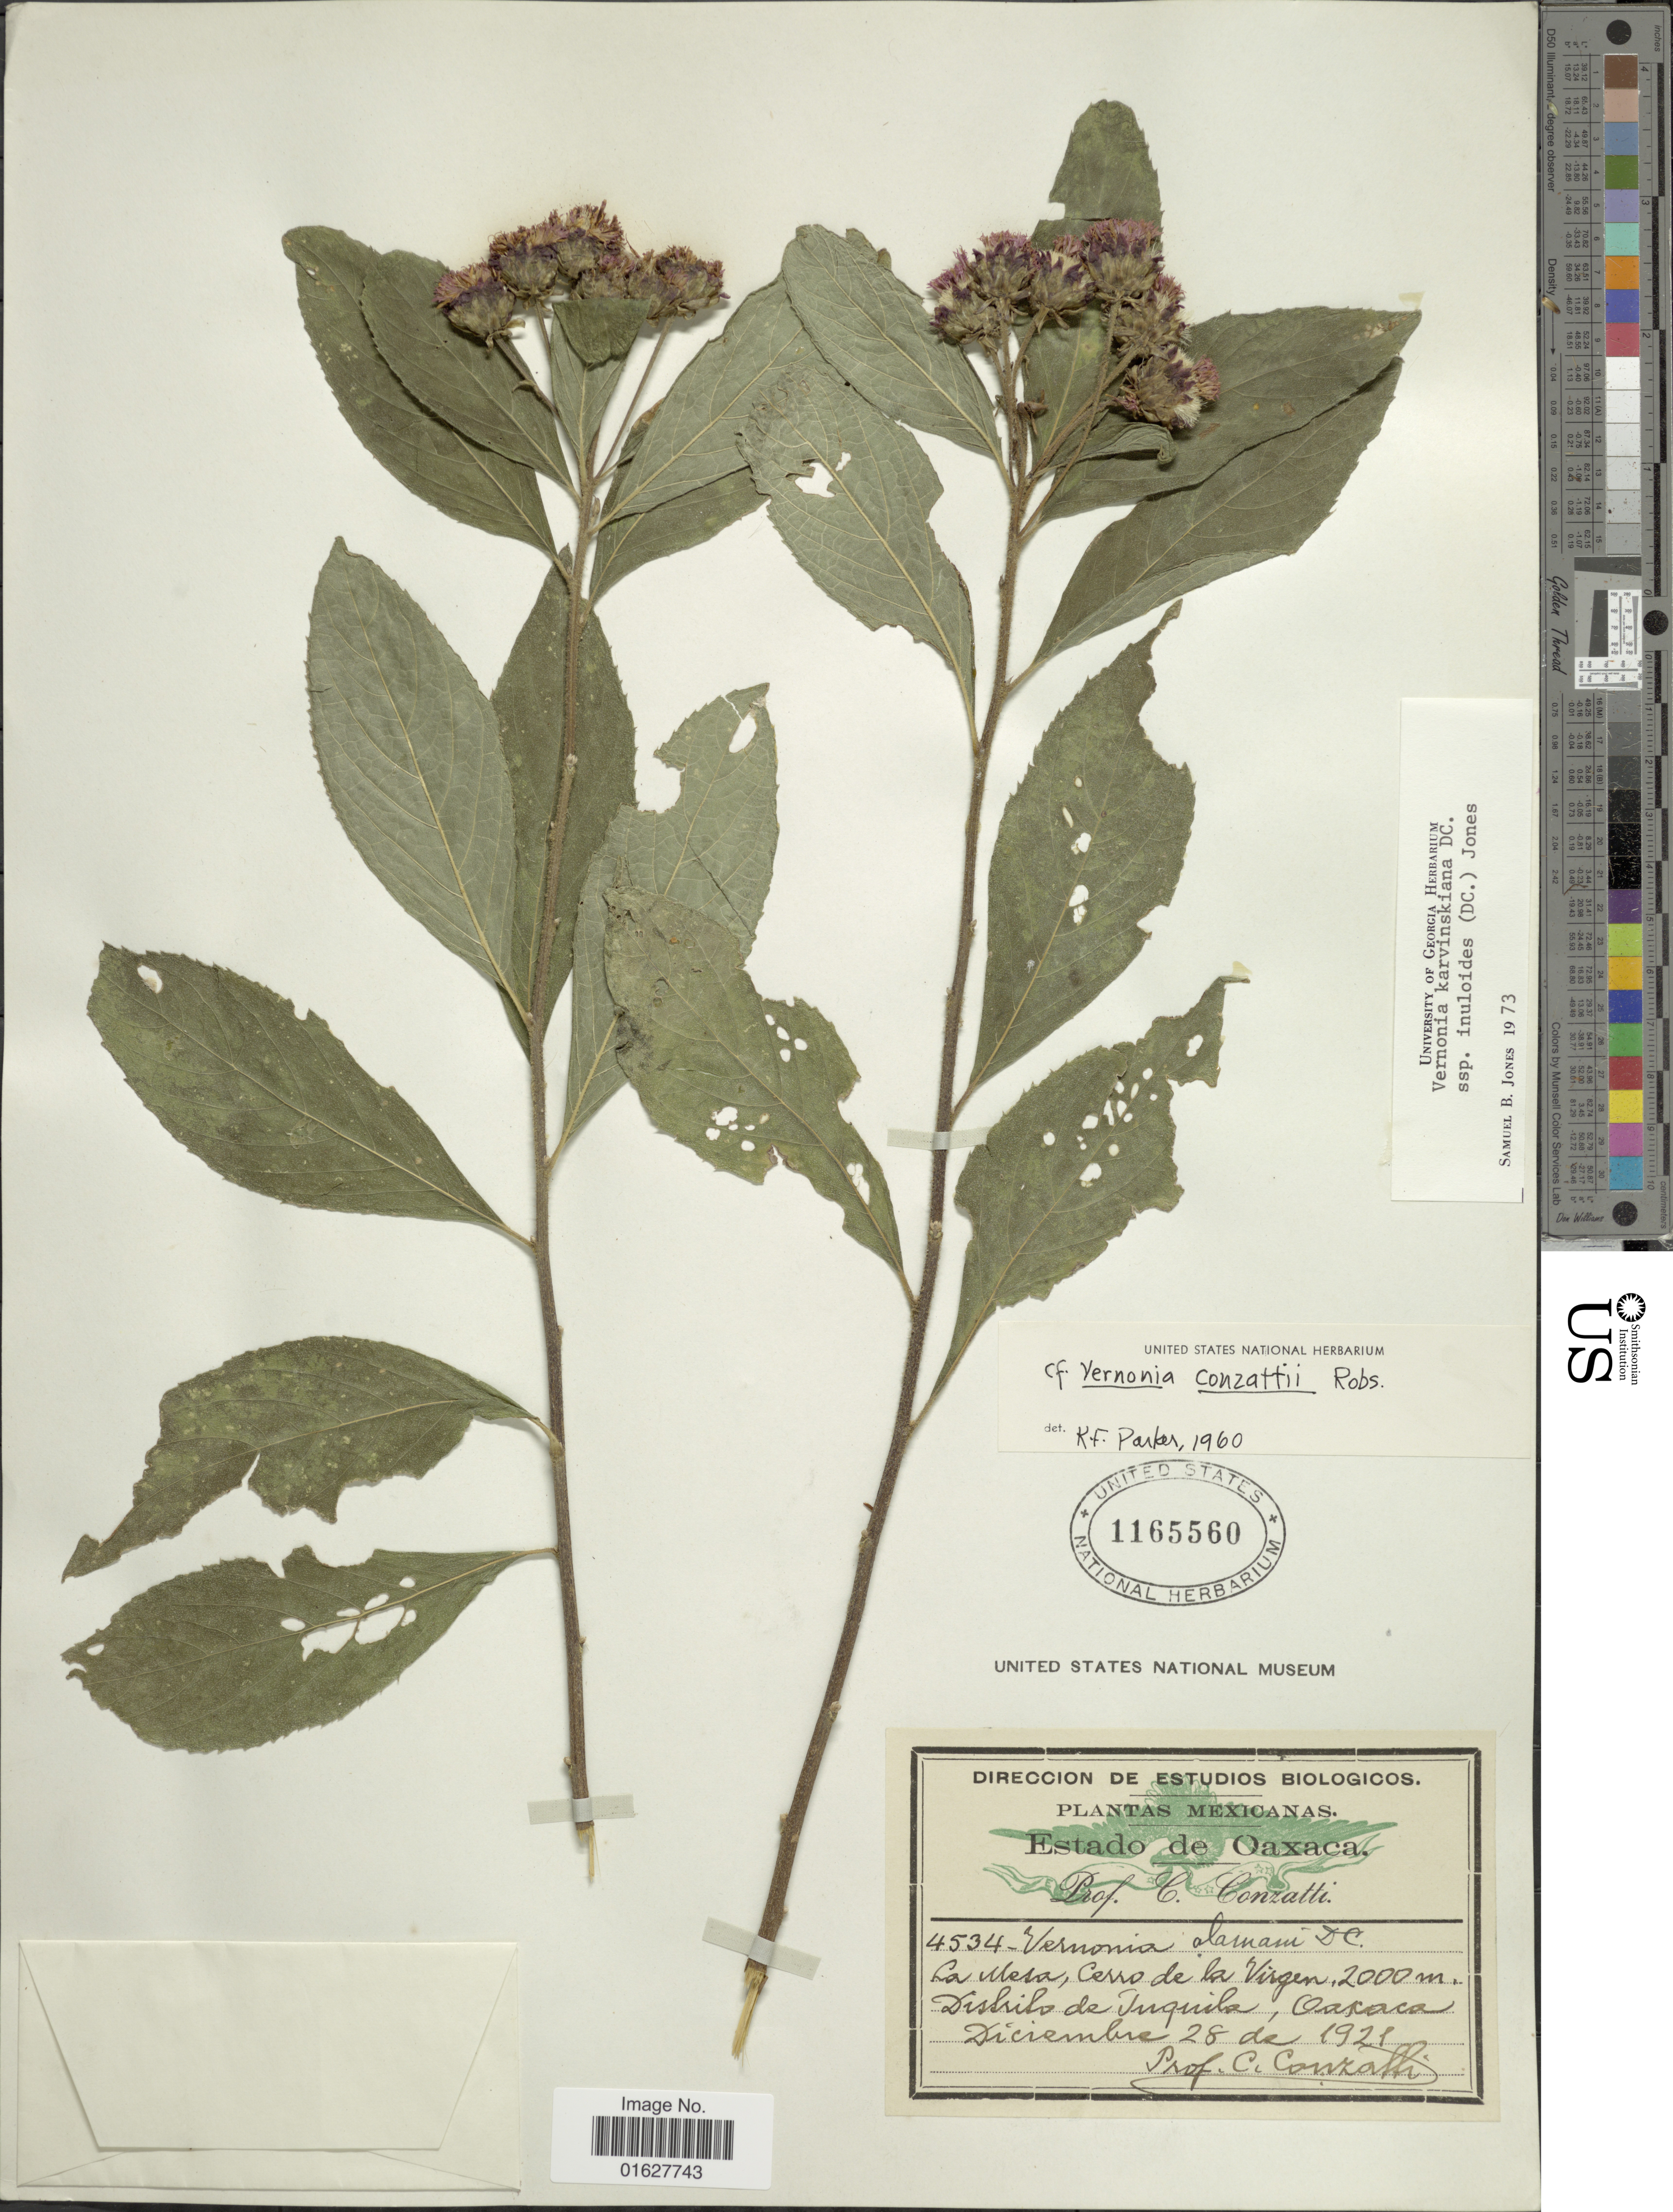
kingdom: Plantae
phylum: Tracheophyta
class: Magnoliopsida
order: Asterales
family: Asteraceae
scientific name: Vickianthus inuloides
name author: (DC.) H. Rob.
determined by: Renon, Polla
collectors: C. Conzatti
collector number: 4534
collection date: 1921-12-28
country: Mexico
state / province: Oaxaca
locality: La Mesa, Cerro de la Virgen. Distrito de Juquila,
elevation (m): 2000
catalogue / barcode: US 1165560